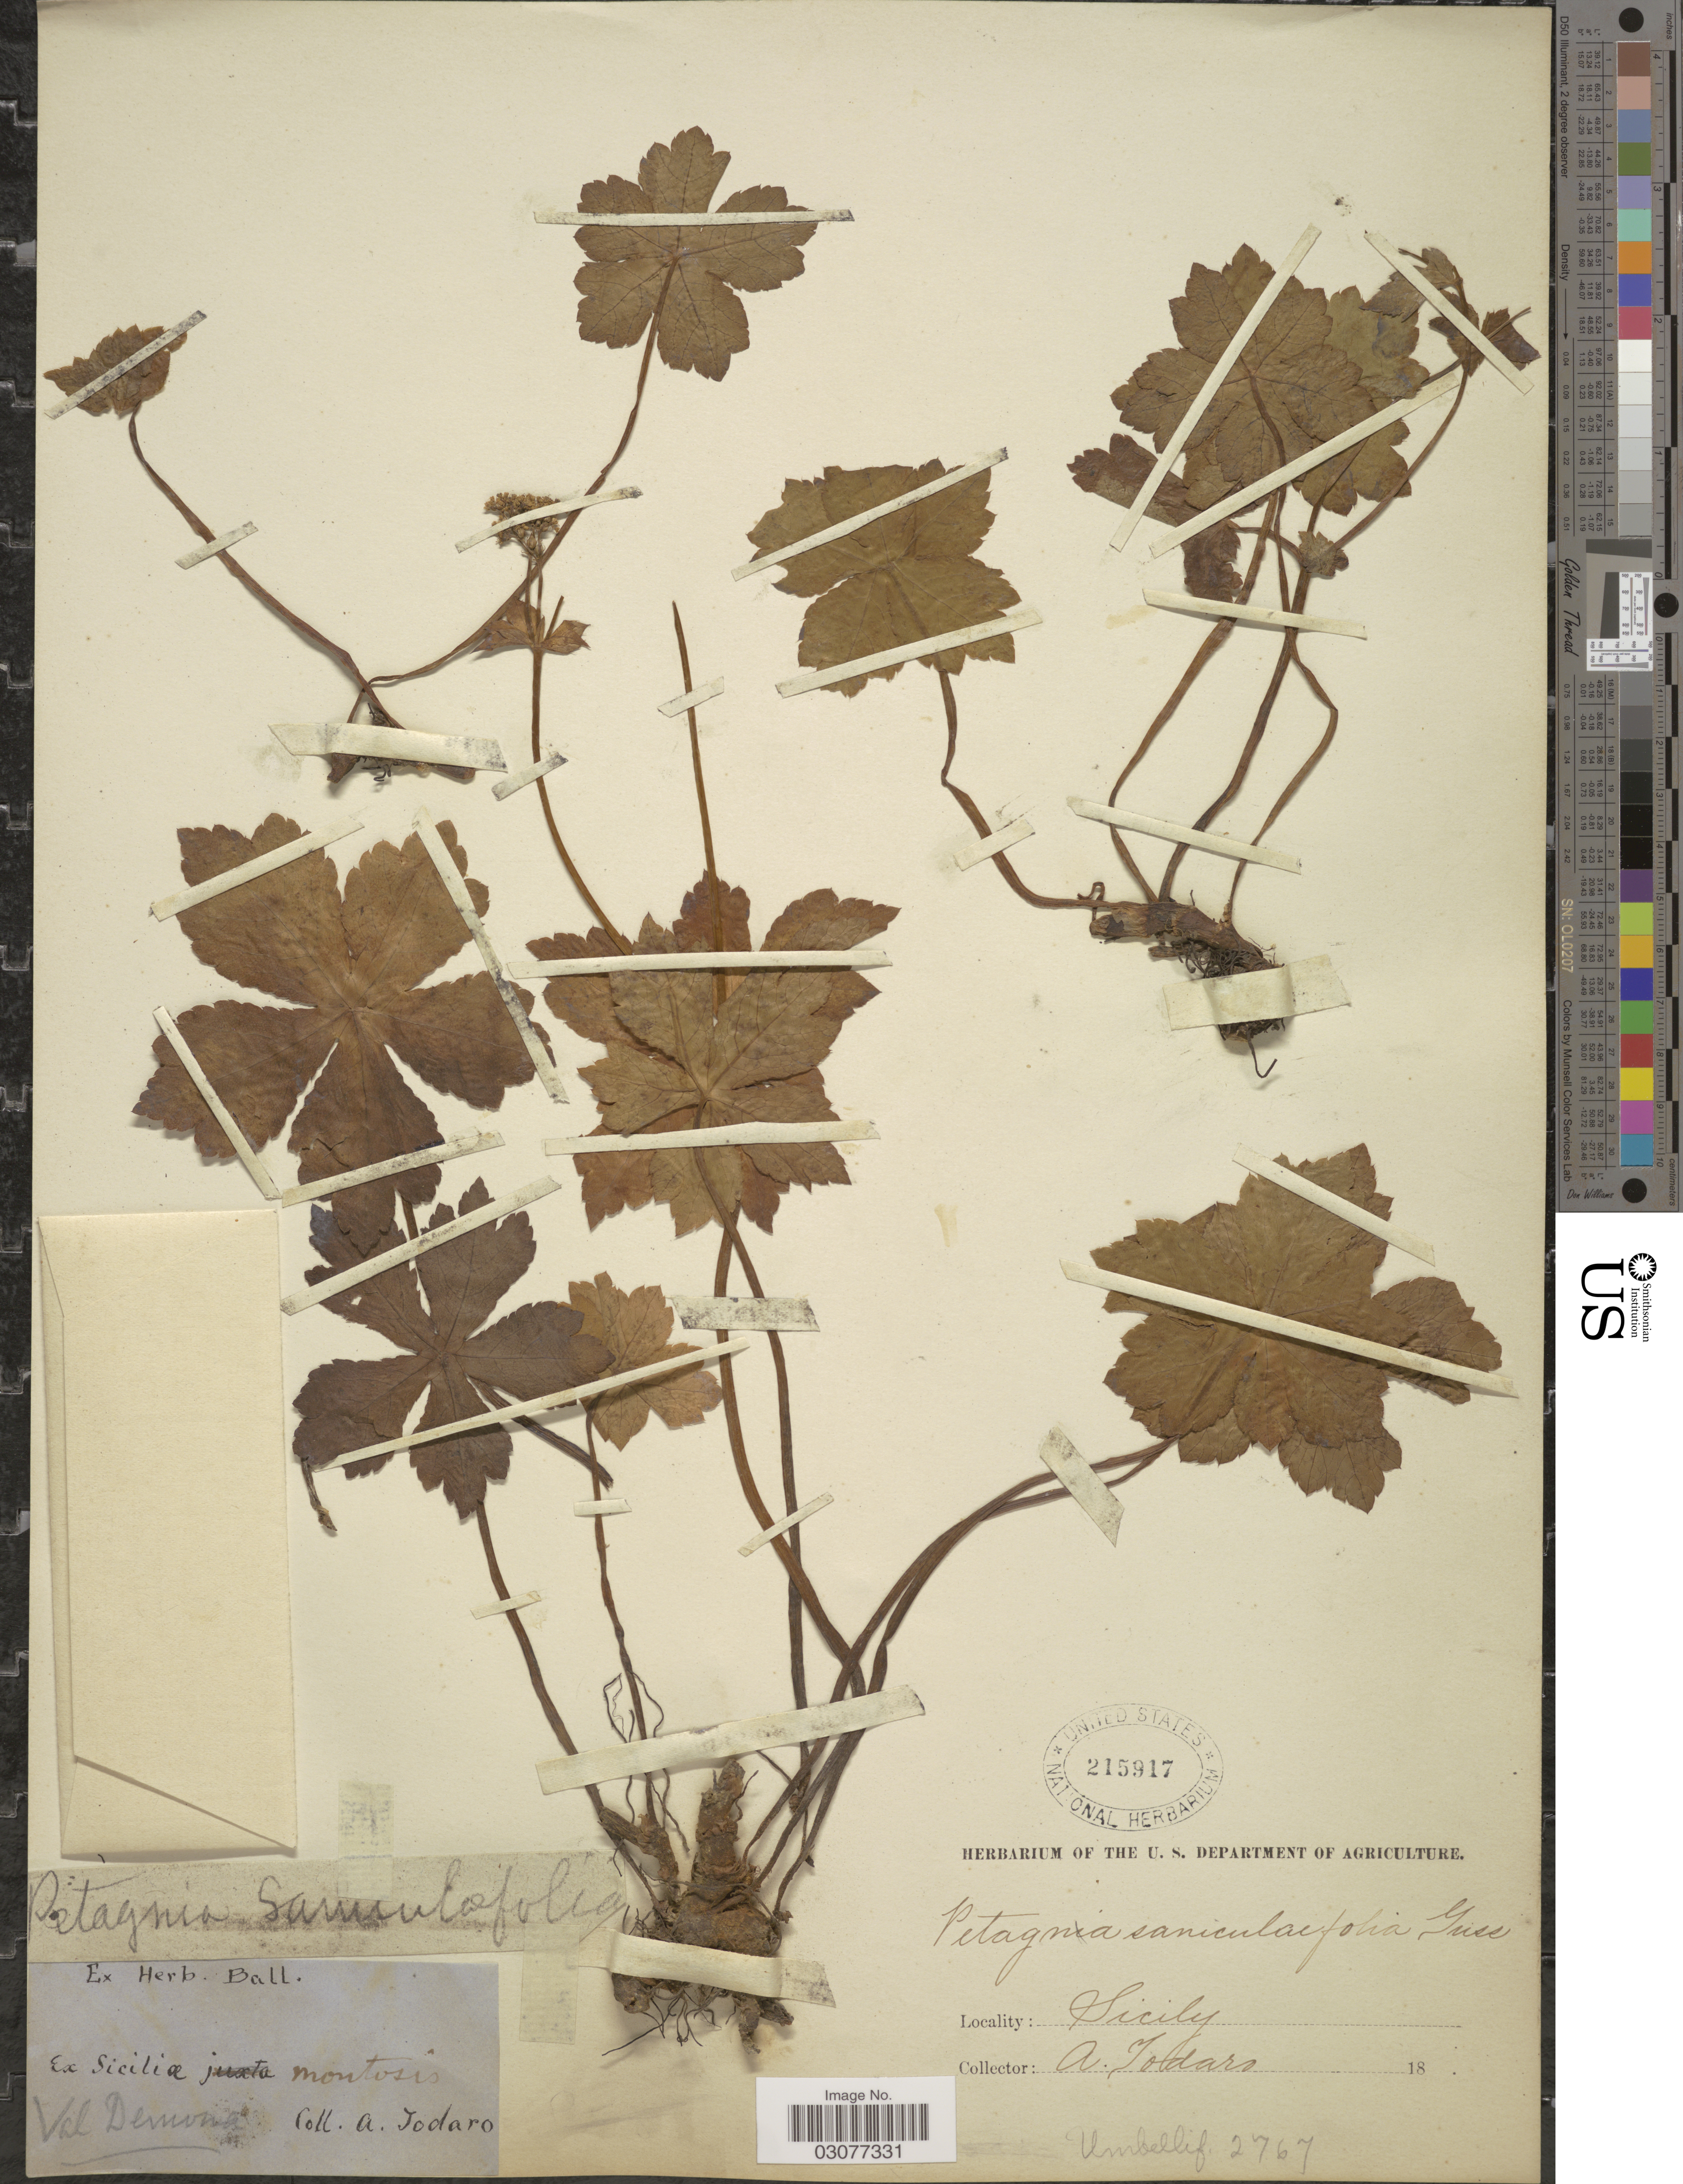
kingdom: Plantae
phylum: Tracheophyta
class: Magnoliopsida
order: Apiales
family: Apiaceae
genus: Petagnia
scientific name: Petagnia saniculifolia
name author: Guss.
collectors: A. Todaro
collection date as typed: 18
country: Italy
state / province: Siciliana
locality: Ex Siciliæ montosis, Val Demona, Sicily.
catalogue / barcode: US 215917